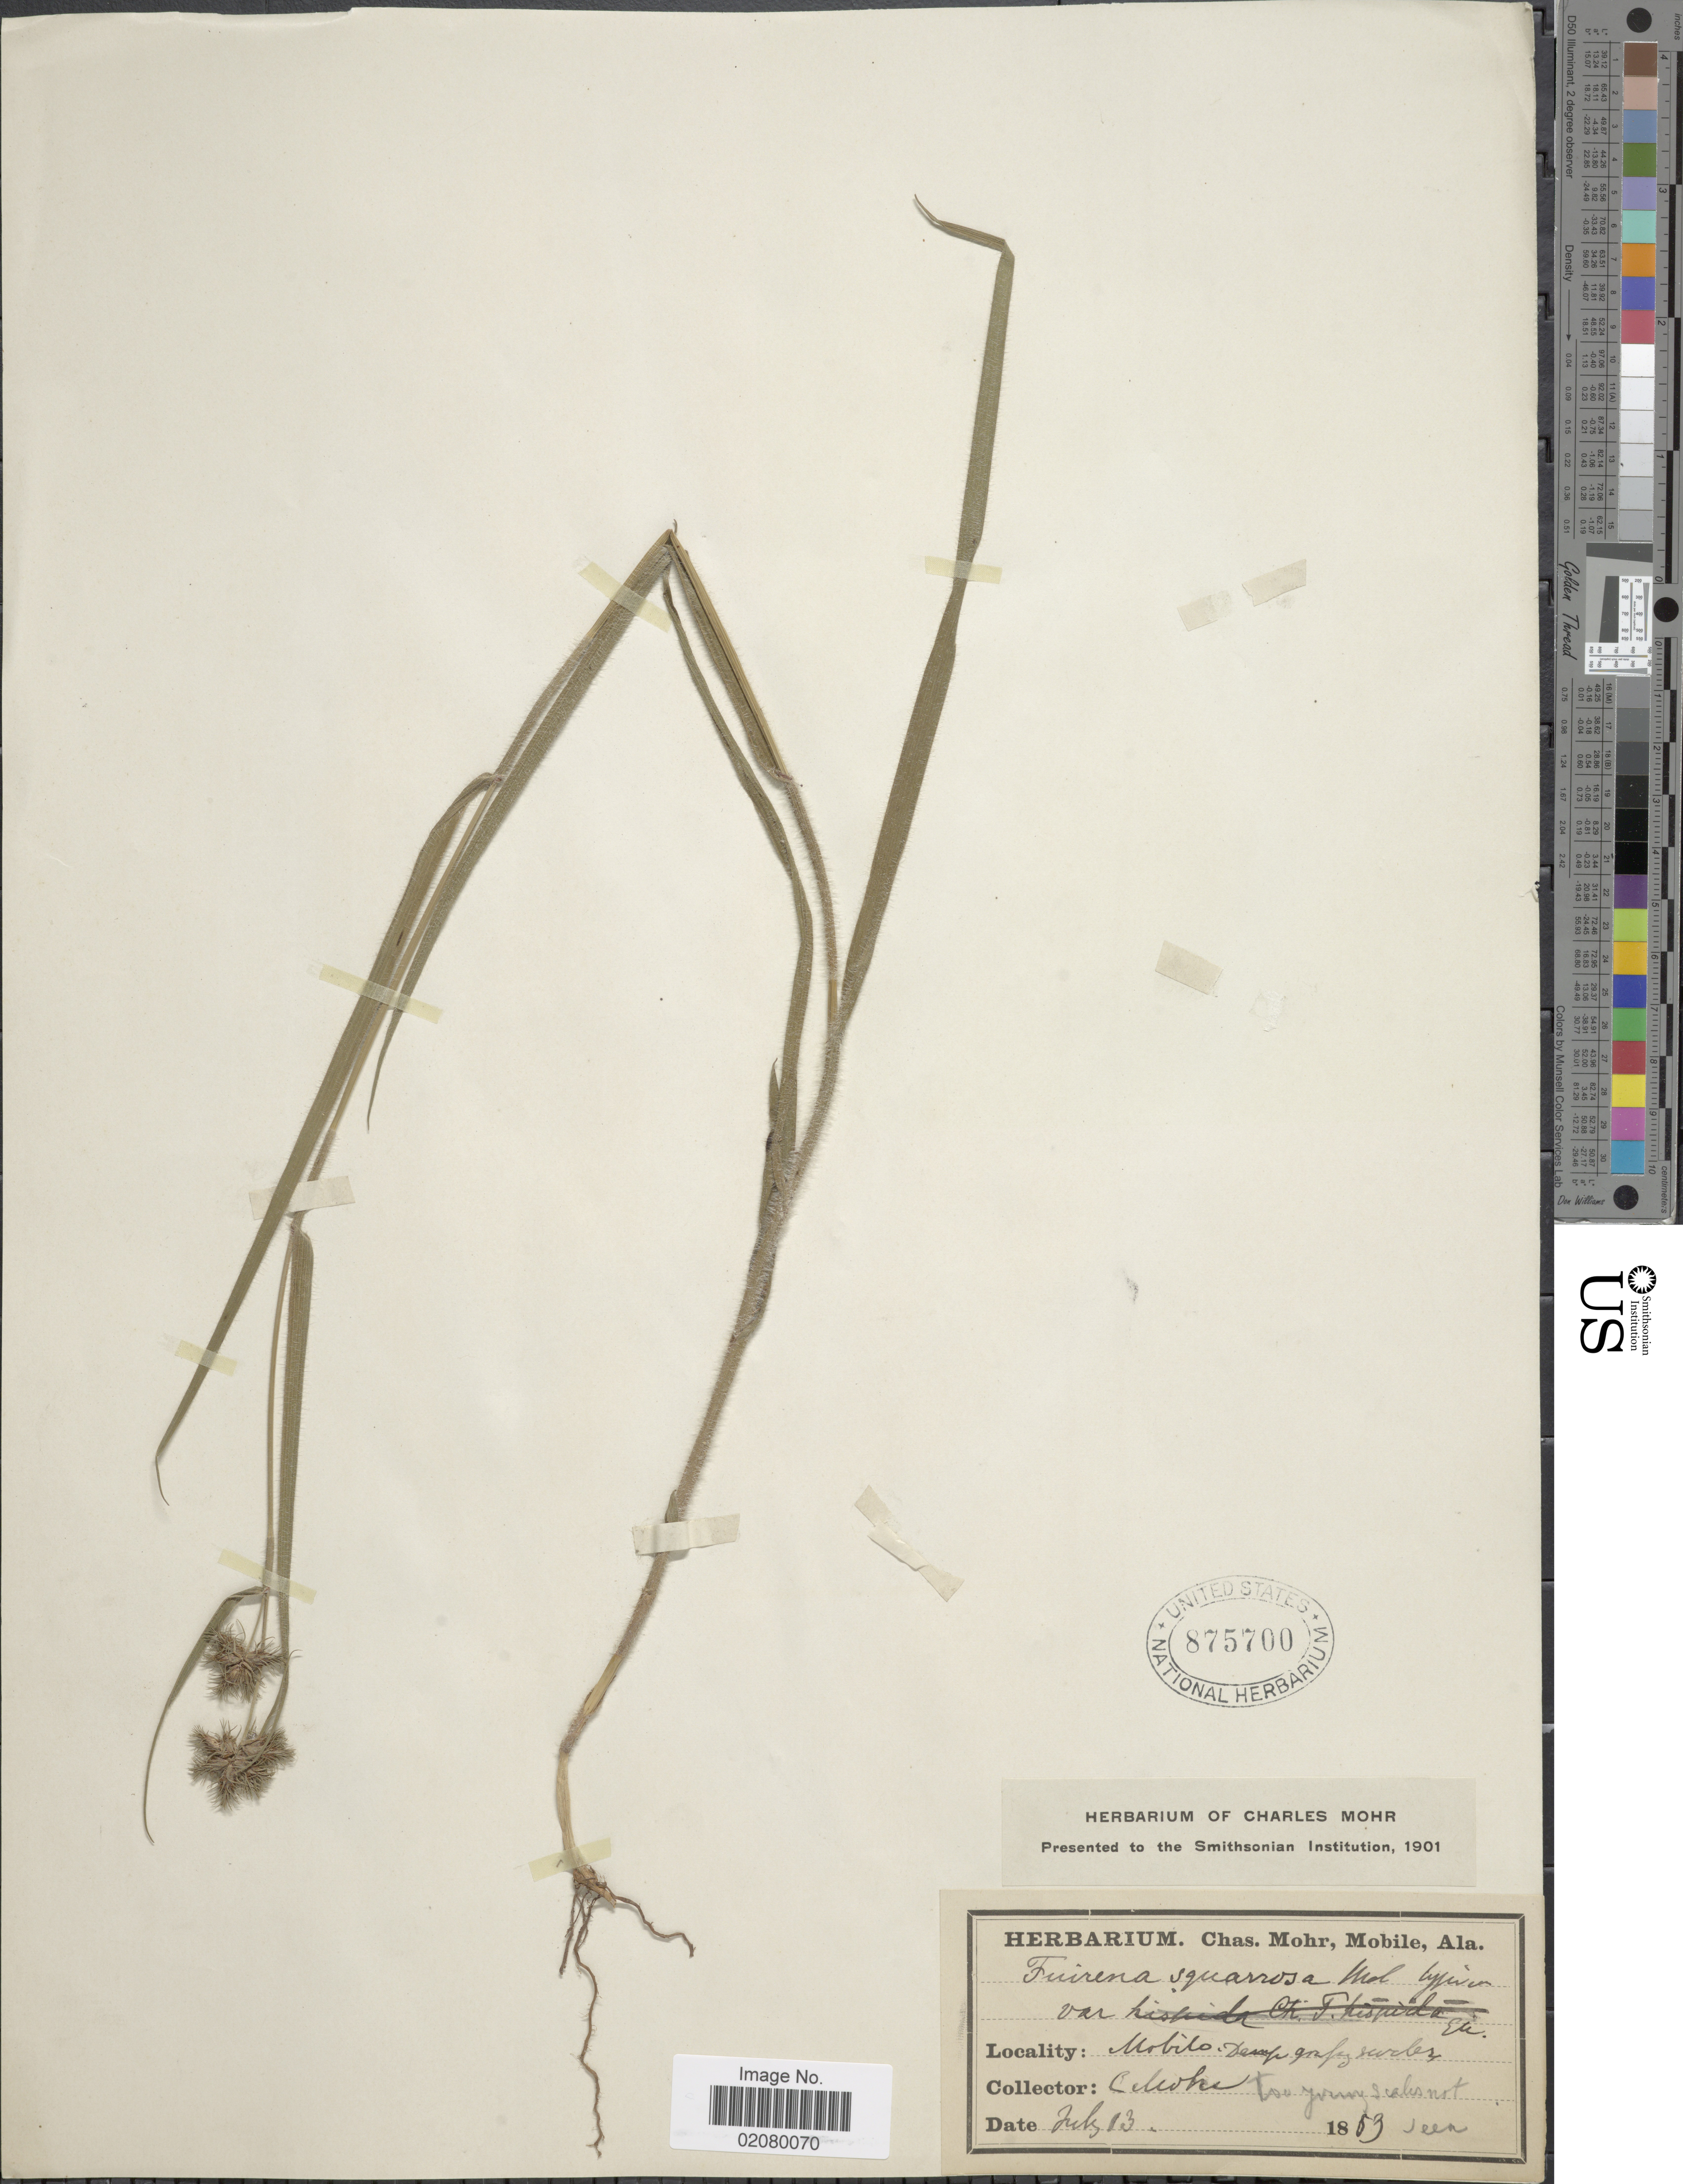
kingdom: Plantae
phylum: Tracheophyta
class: Liliopsida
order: Poales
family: Cyperaceae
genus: Fuirena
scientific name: Fuirena squarrosa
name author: Michx.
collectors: C. T. Mohr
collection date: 1883-07-13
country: United States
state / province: Alabama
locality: Mobile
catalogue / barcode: US 875700